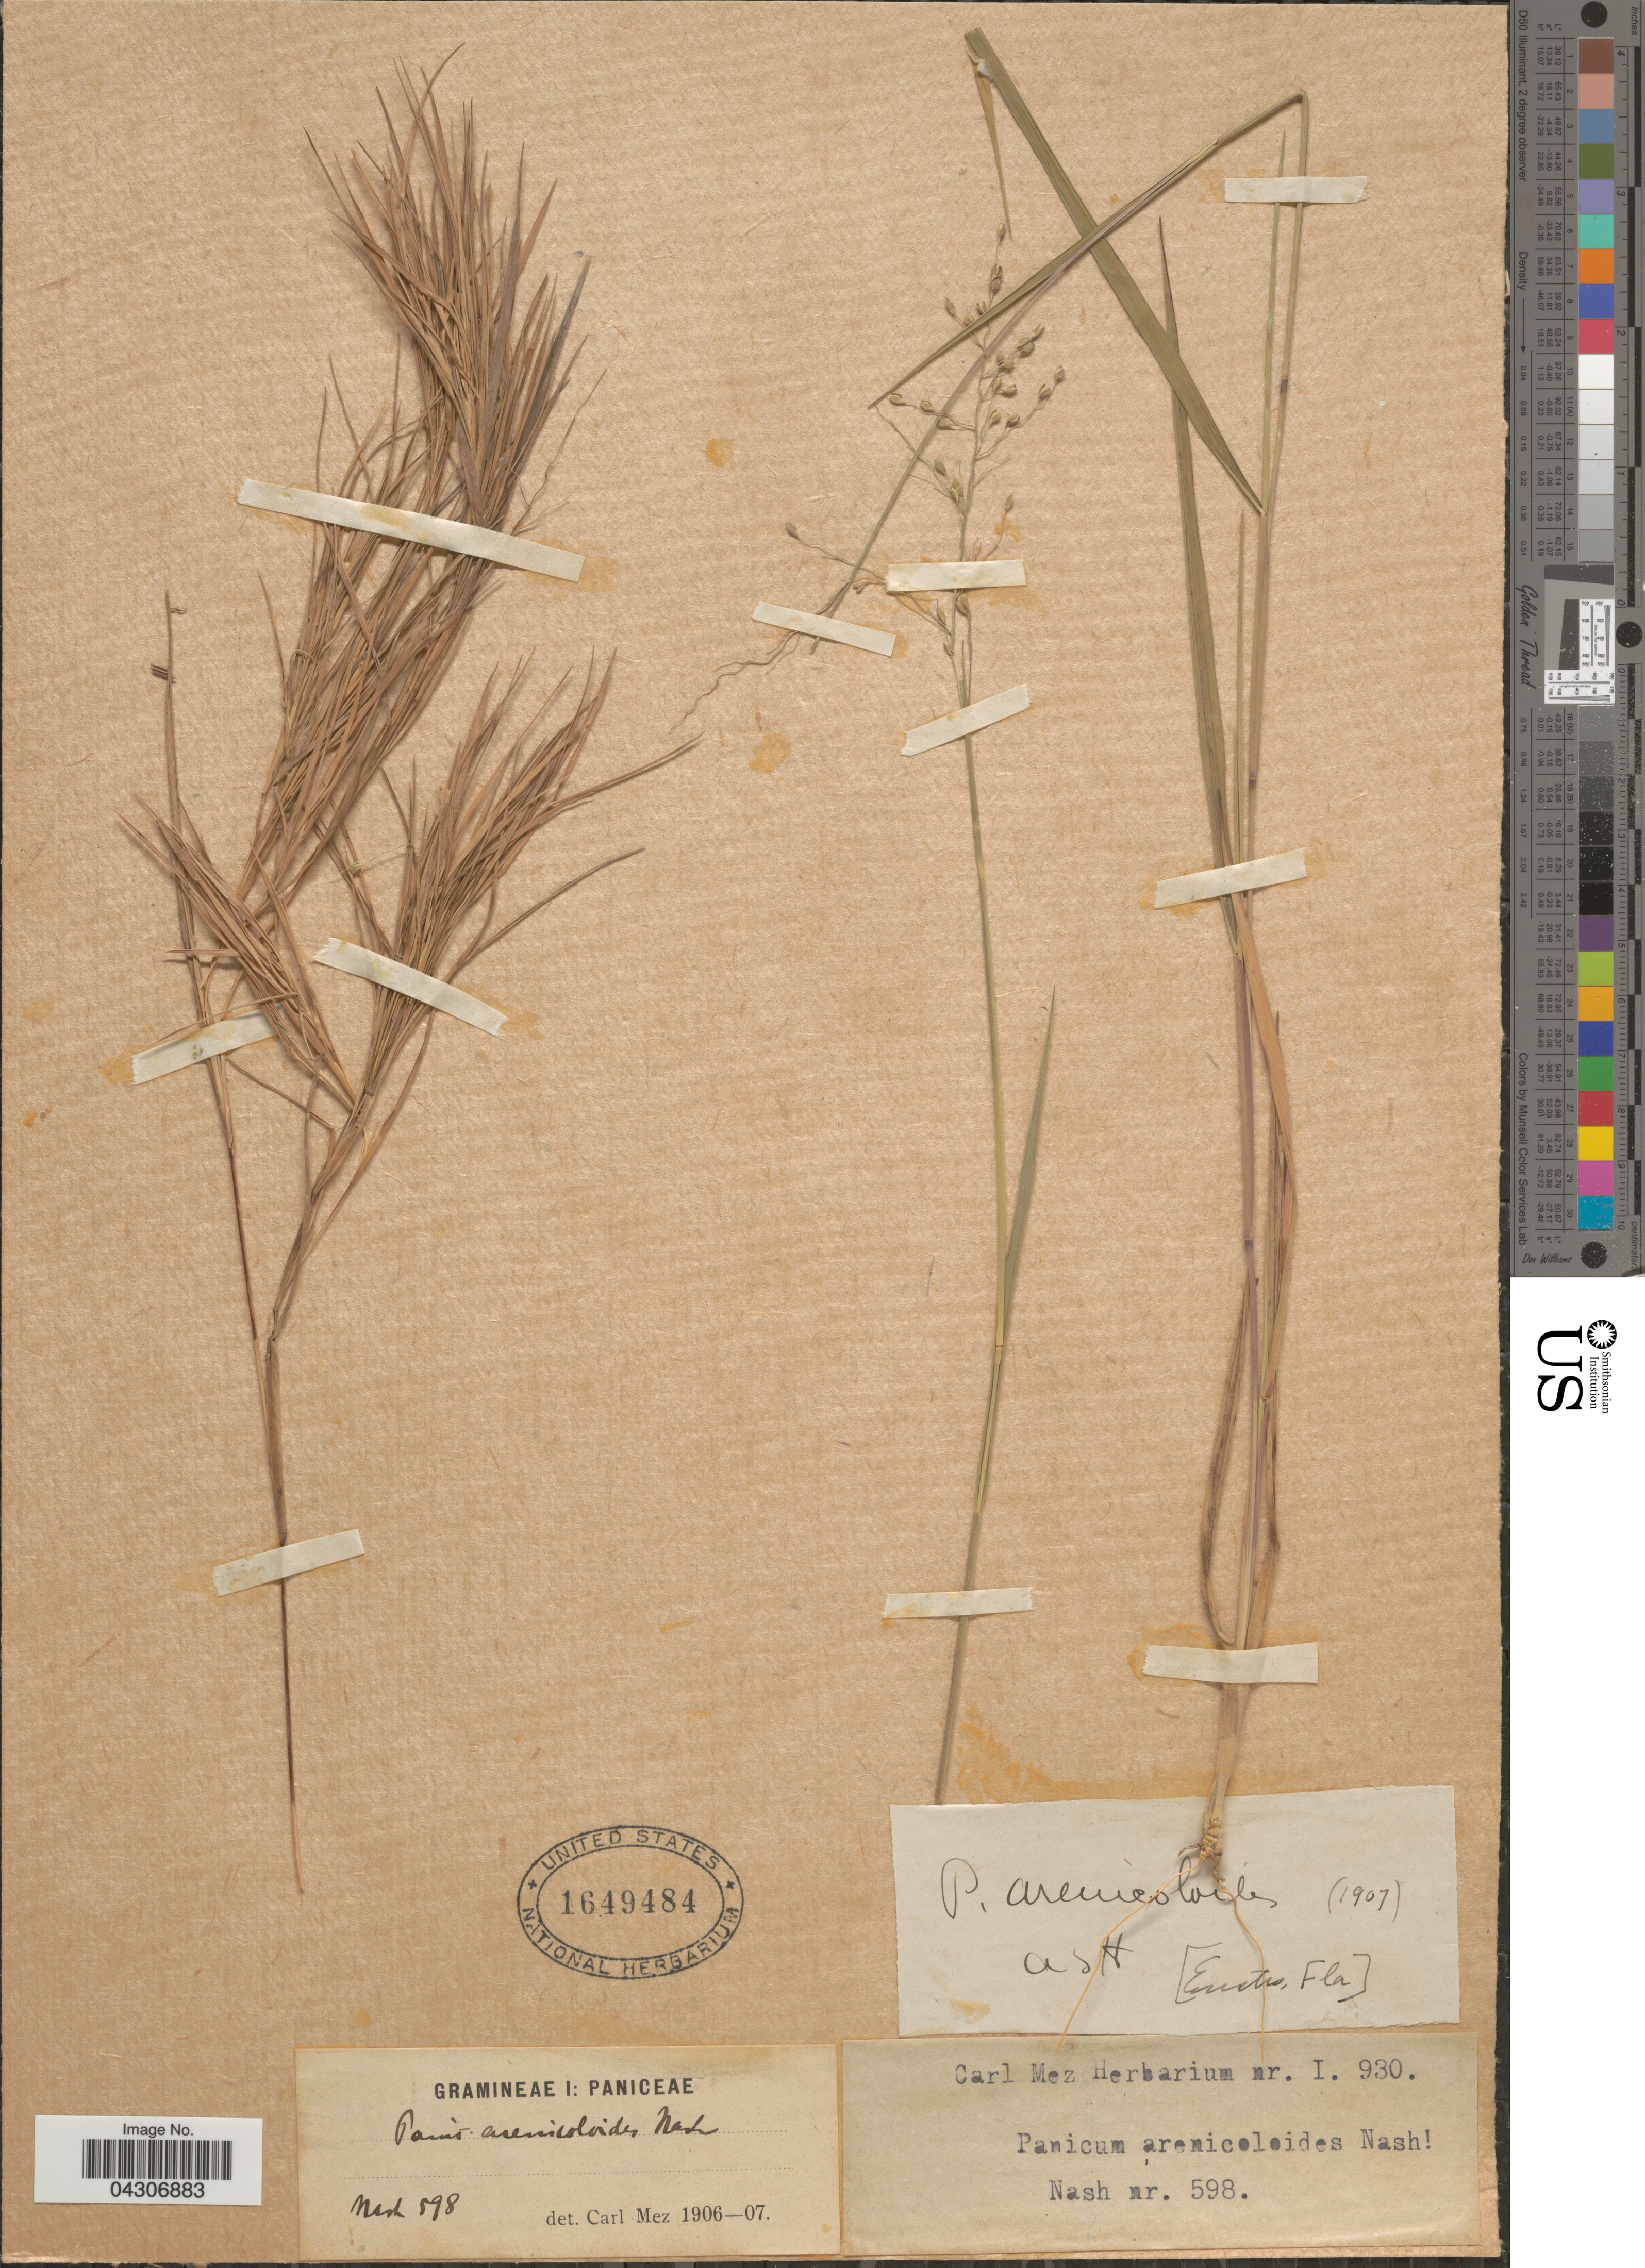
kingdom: Plantae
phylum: Tracheophyta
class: Liliopsida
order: Poales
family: Poaceae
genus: Dichanthelium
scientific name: Dichanthelium aciculare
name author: (Desv. ex Poir.) Gould & C.A. Clark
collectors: -- Nash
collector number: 598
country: United States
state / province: Florida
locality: [Eustis].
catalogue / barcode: US 1649484